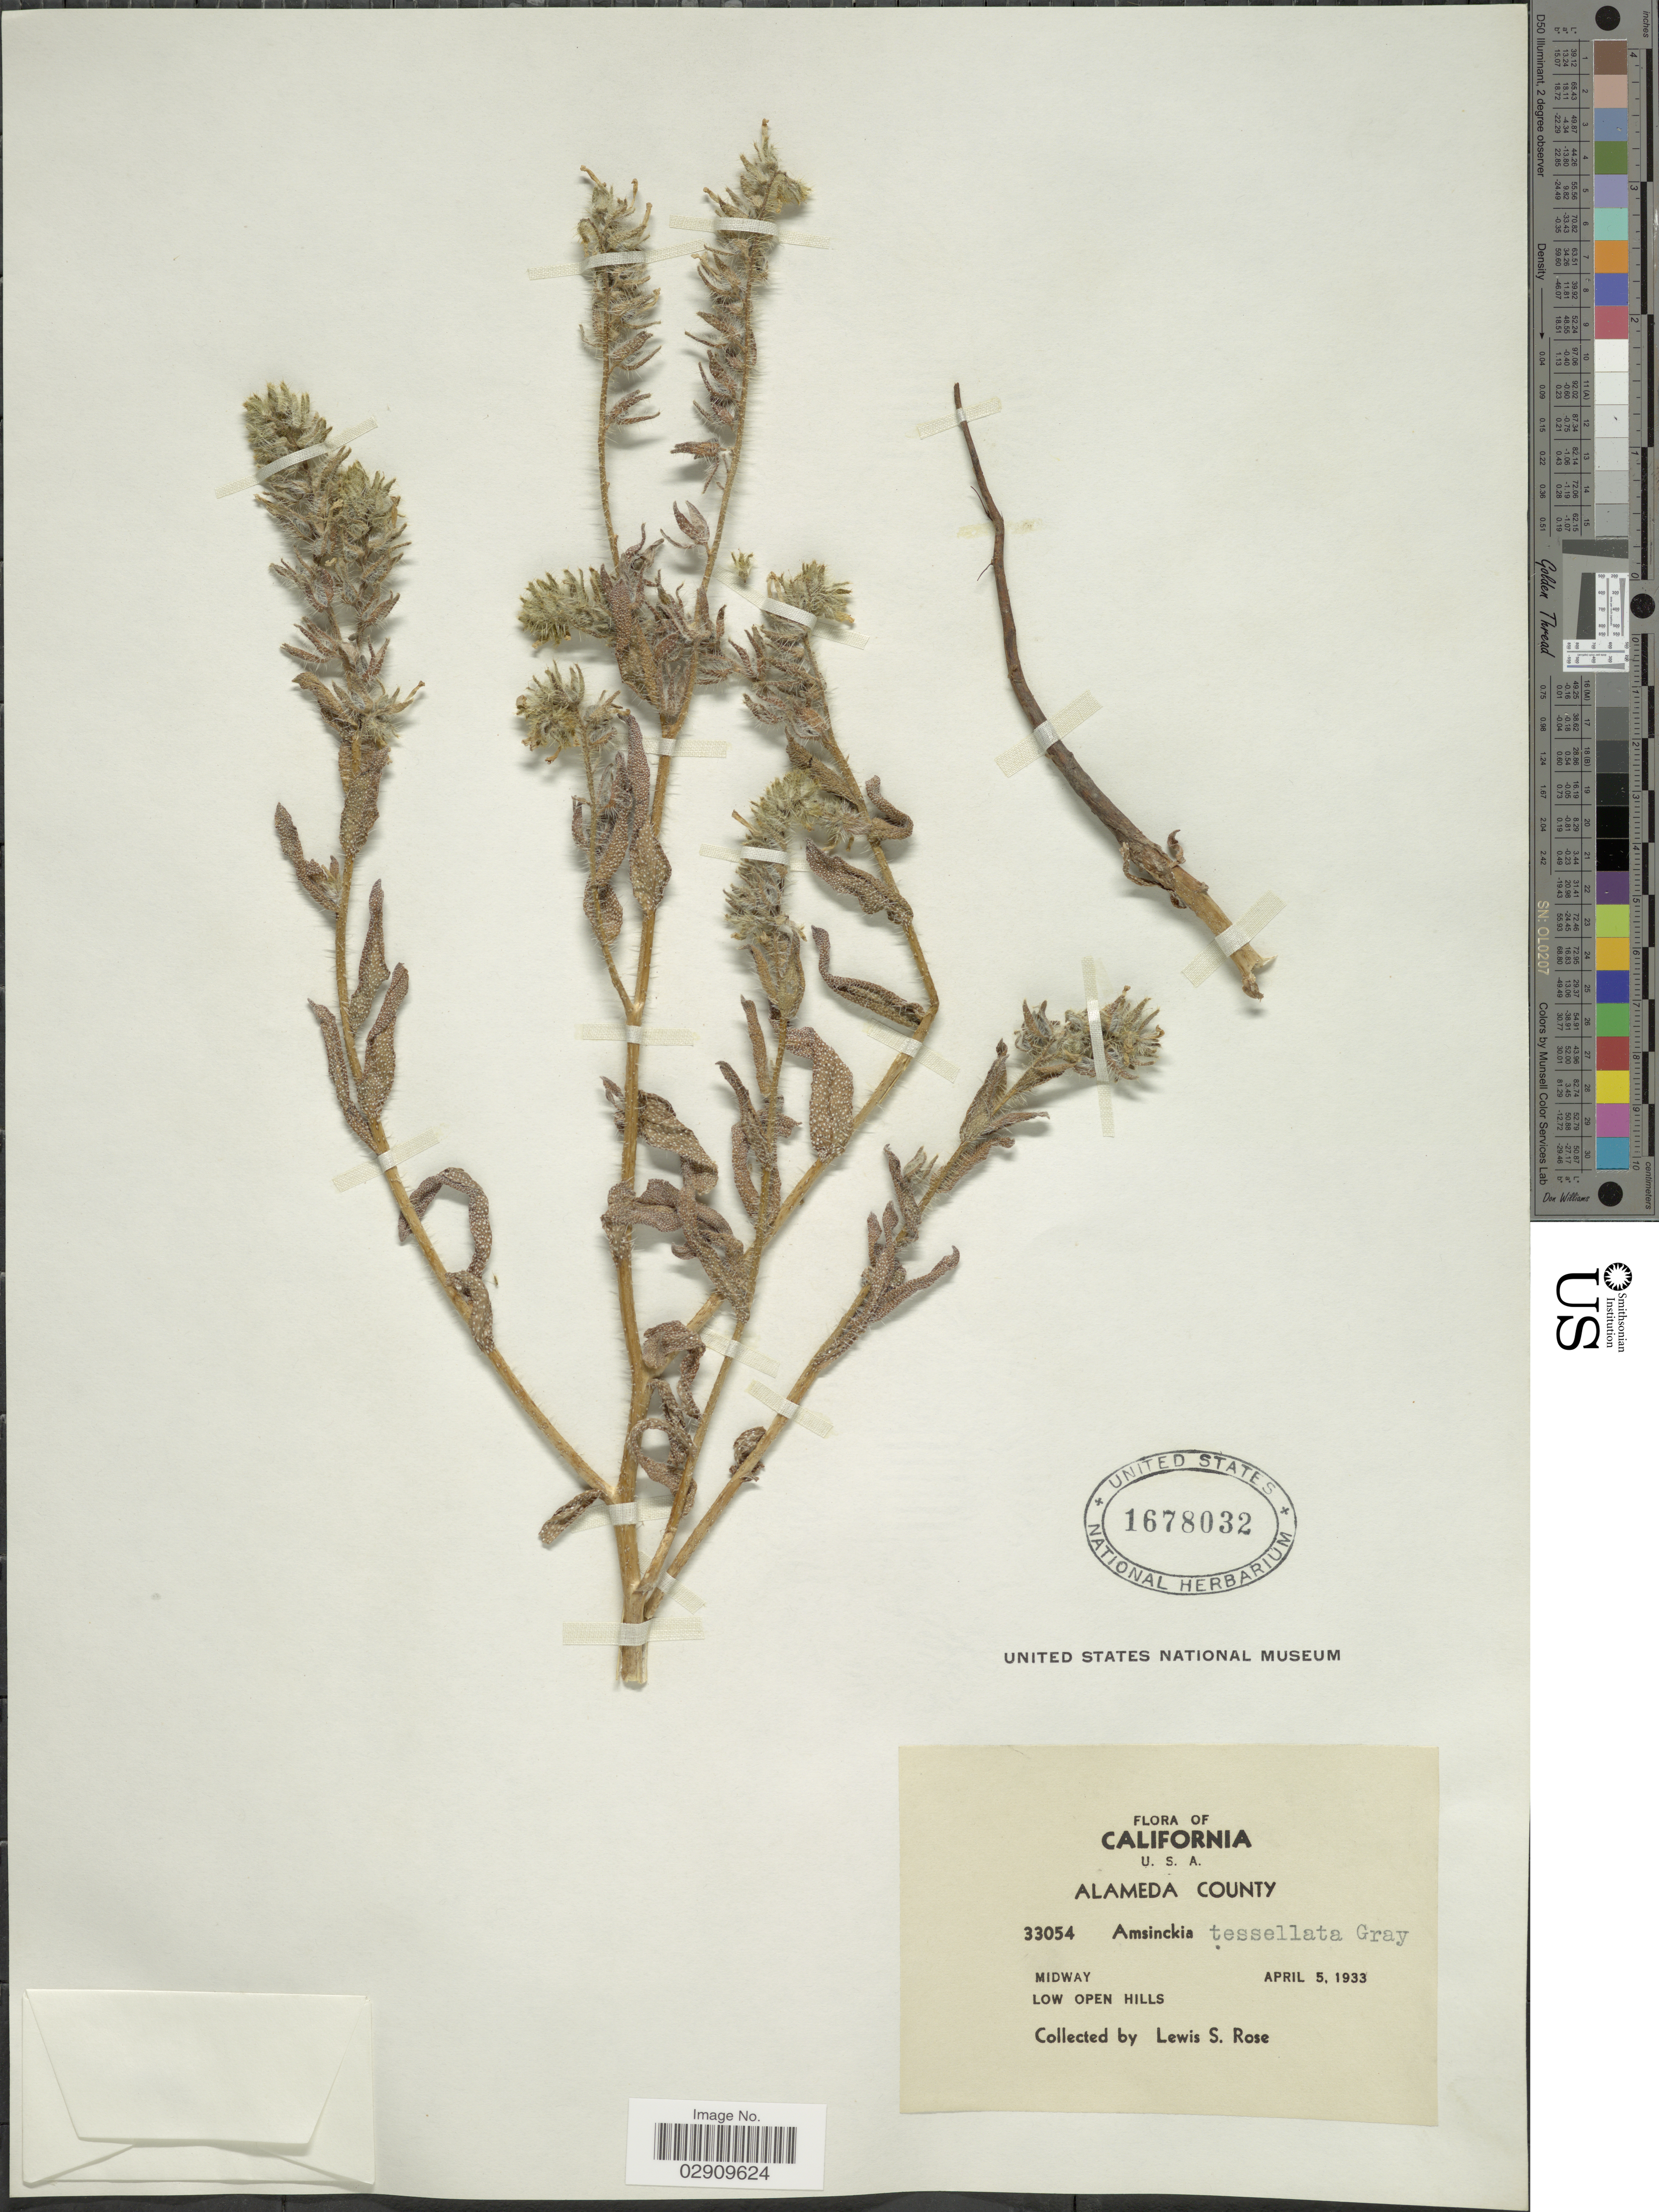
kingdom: Plantae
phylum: Tracheophyta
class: Magnoliopsida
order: Boraginales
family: Boraginaceae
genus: Amsinckia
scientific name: Amsinckia tessellata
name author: A. Gray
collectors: L. S. Rose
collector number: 33054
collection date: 1933-04-05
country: United States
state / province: California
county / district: Alameda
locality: Alameda County. Midway. Low open Hills.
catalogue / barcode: US 1678032